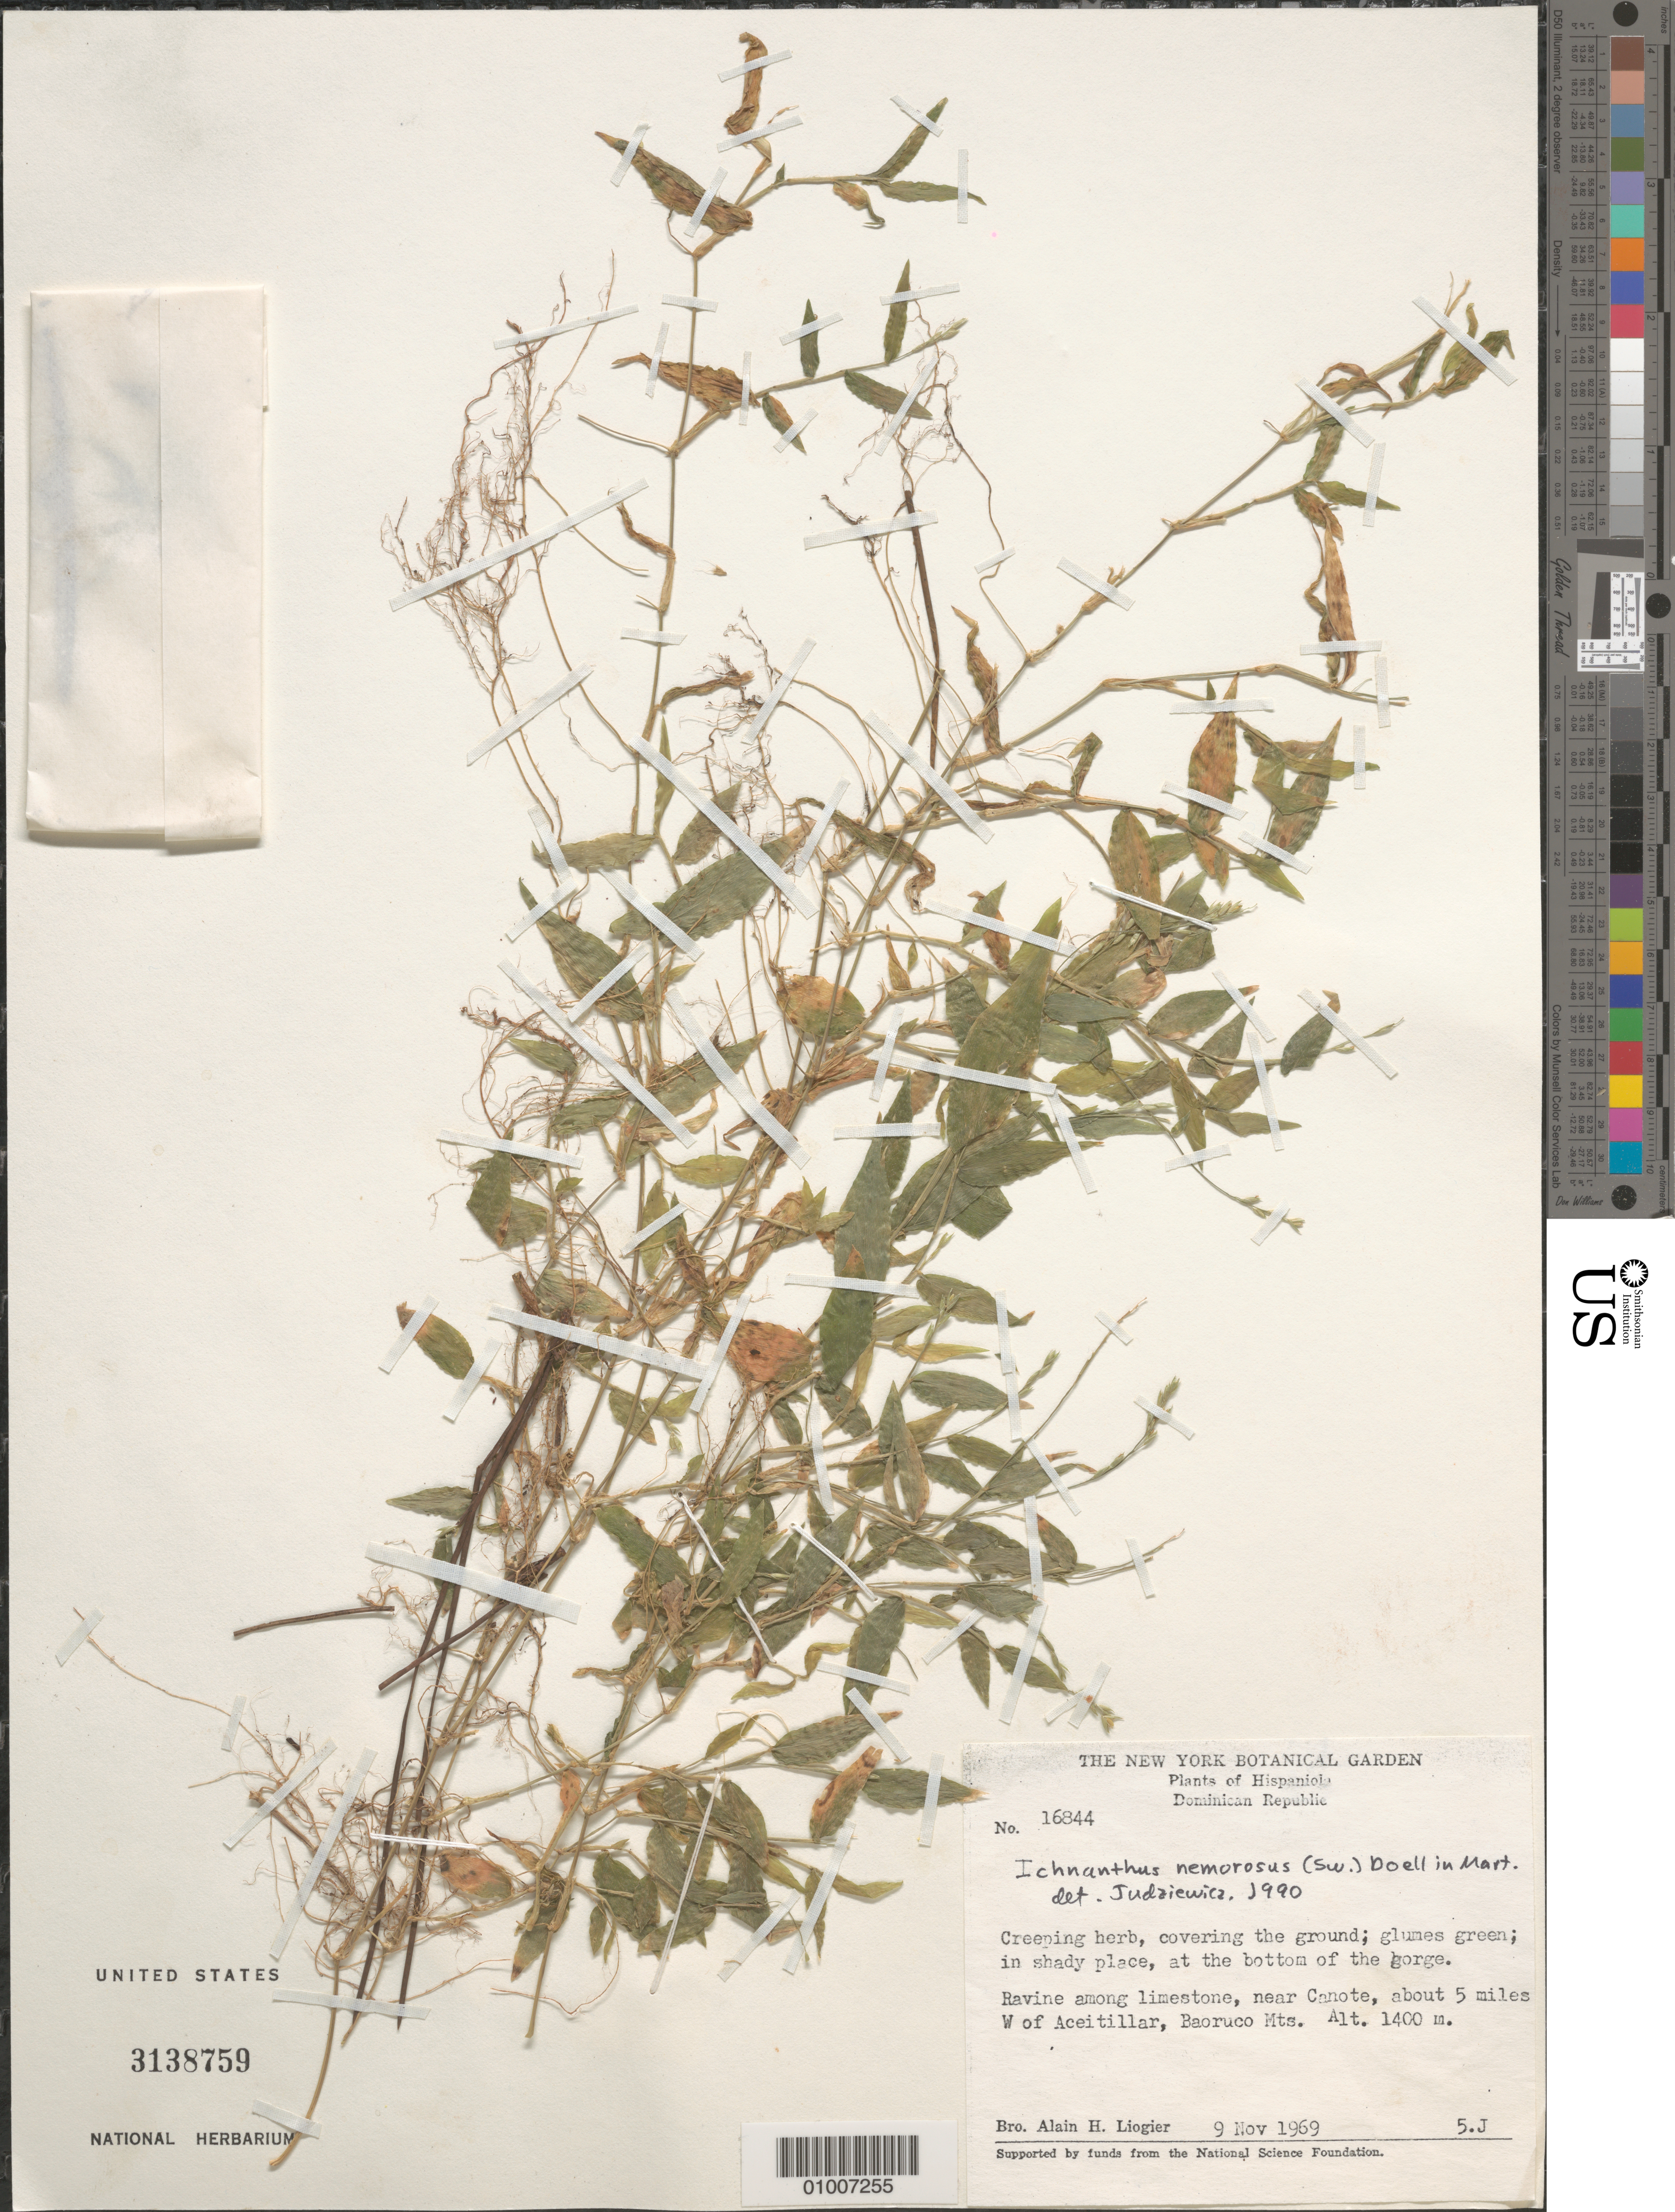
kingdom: Plantae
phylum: Tracheophyta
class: Liliopsida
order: Poales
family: Poaceae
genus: Ichnanthus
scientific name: Ichnanthus nemorosus var. nemorosus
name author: (Sw.) Döll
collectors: A. H. Liogier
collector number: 16844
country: Dominican Republic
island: Hispaniola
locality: near Canote, 5 miles W of Aceitllar, Baoruco Mts.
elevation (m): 1400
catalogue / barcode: US 3138759